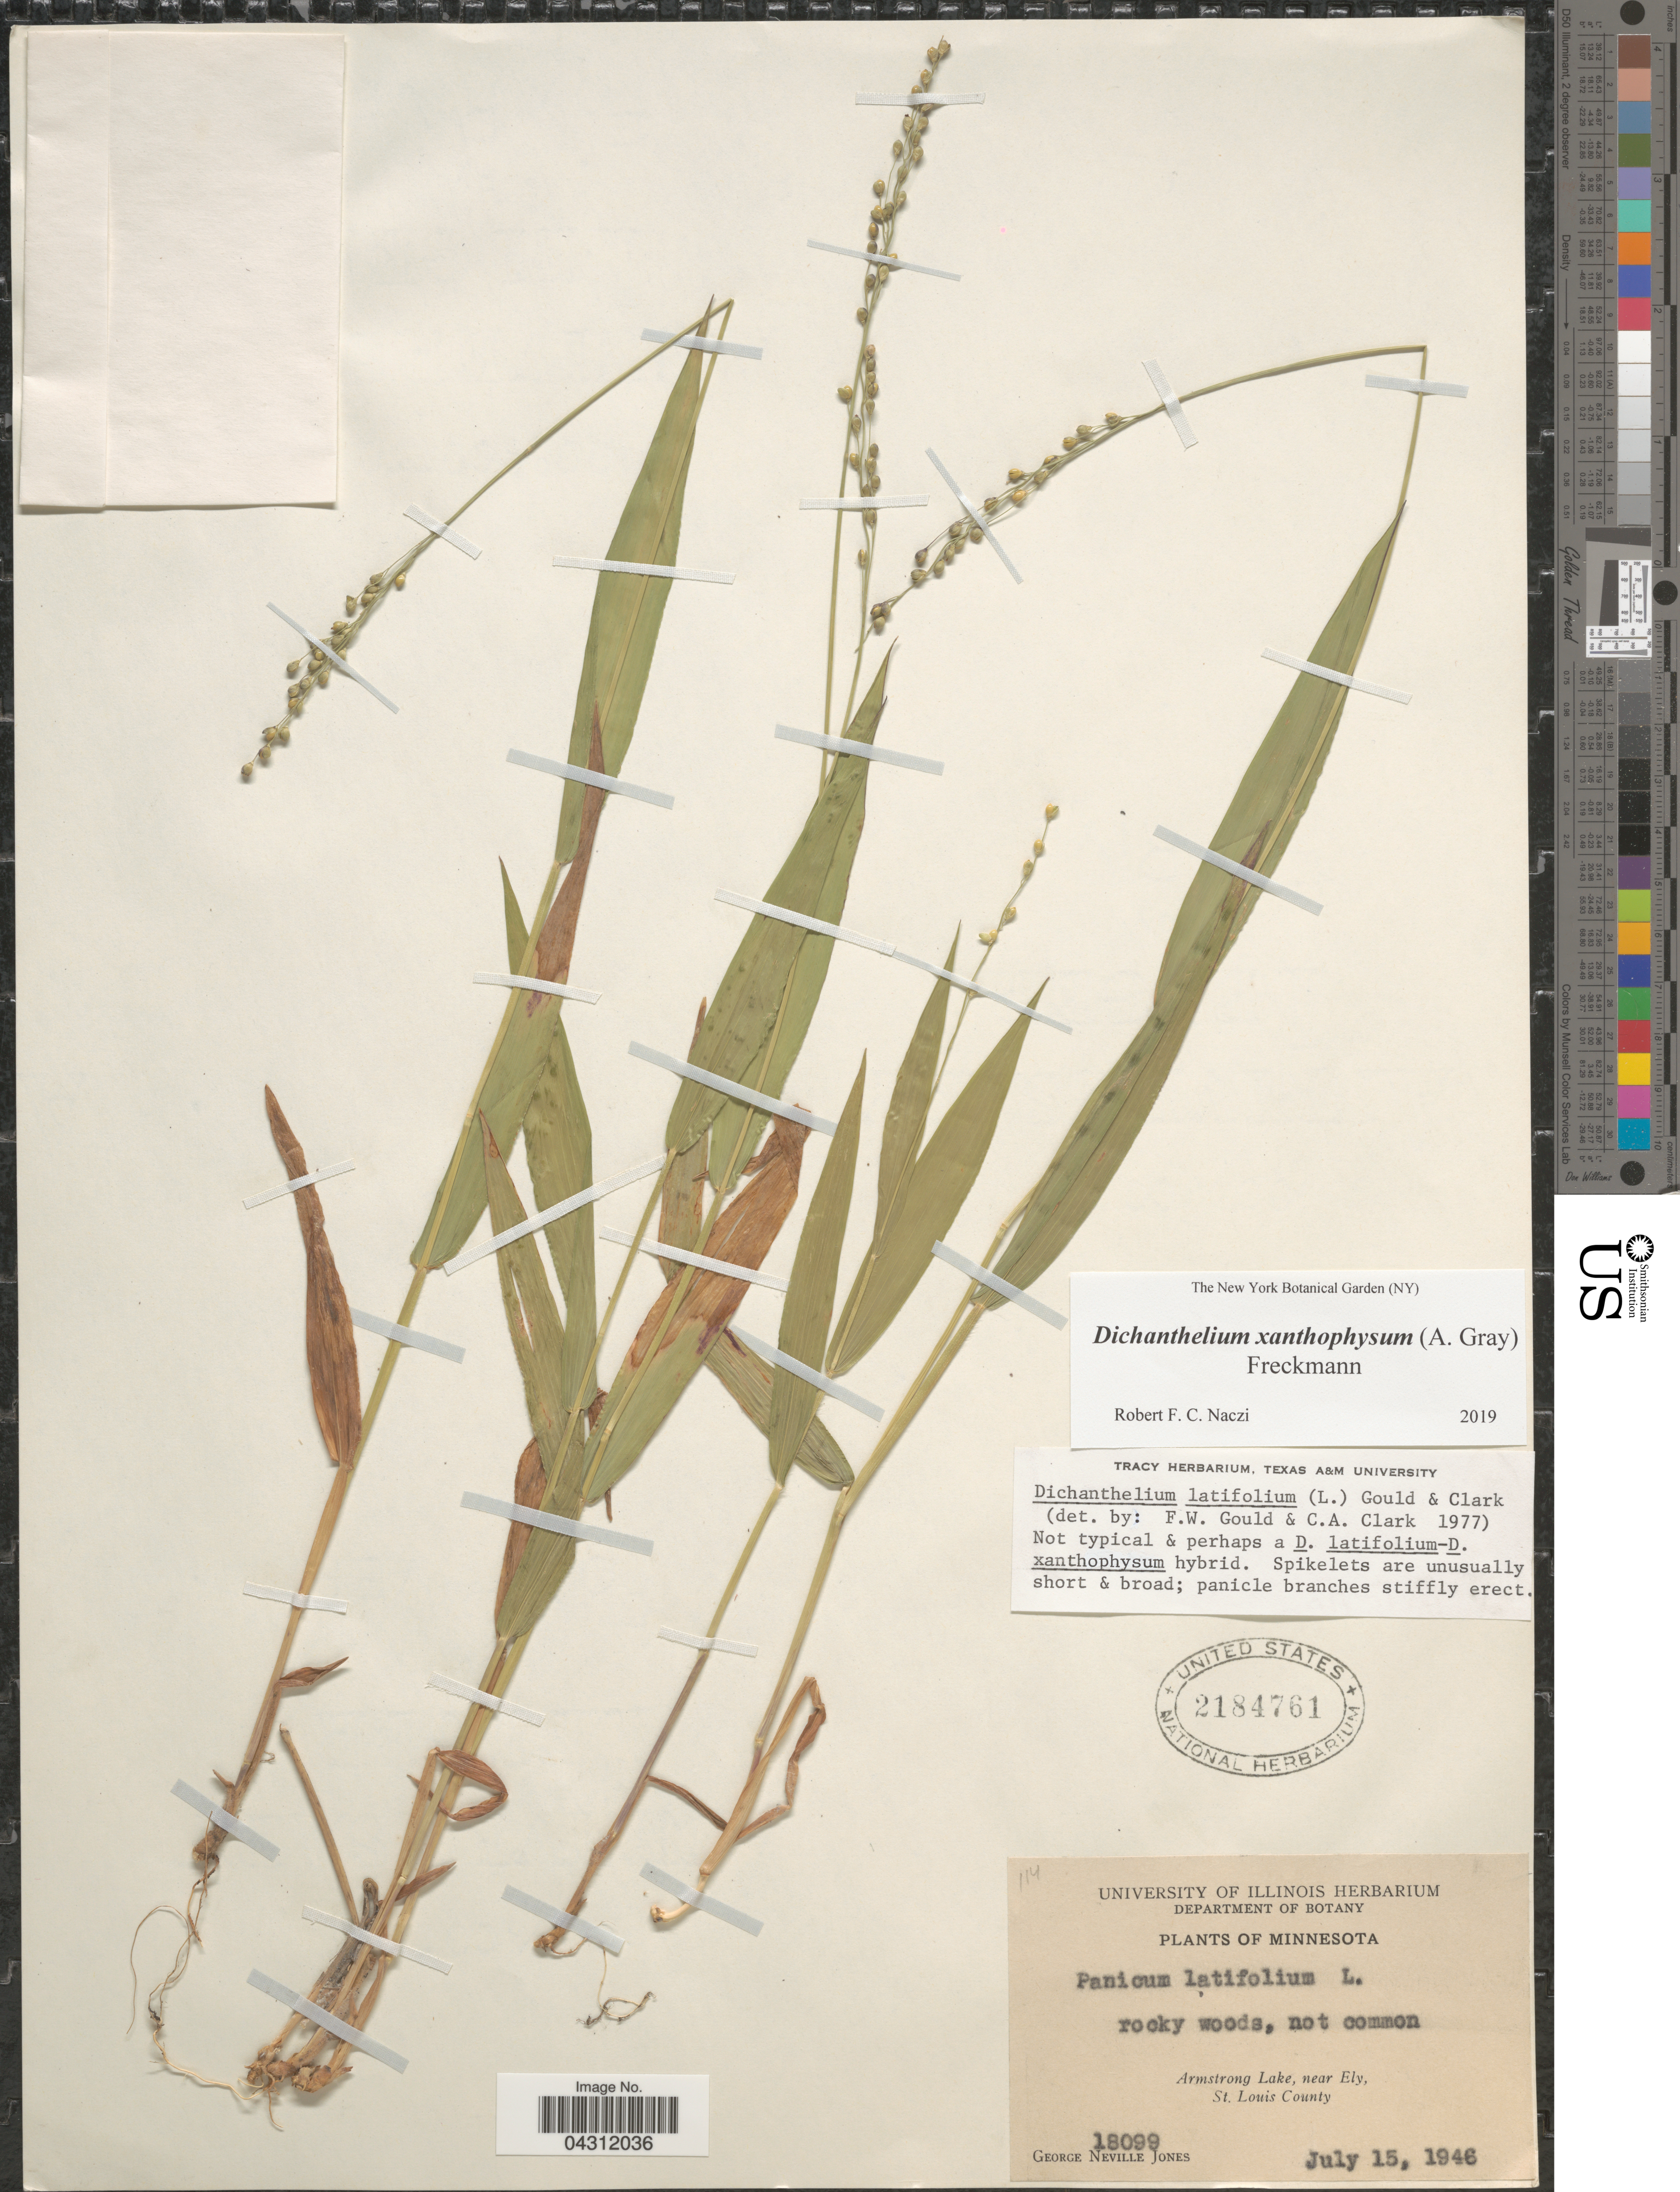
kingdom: Plantae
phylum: Tracheophyta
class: Liliopsida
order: Poales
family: Poaceae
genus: Dichanthelium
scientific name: Dichanthelium xanthophysum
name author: (A. Gray) Freckmann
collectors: G. N. Jones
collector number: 18099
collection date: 1946-07-15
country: United States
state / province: Minnesota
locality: Armstrong Lake, near Ely, St. Louis County.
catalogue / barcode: US 2184761